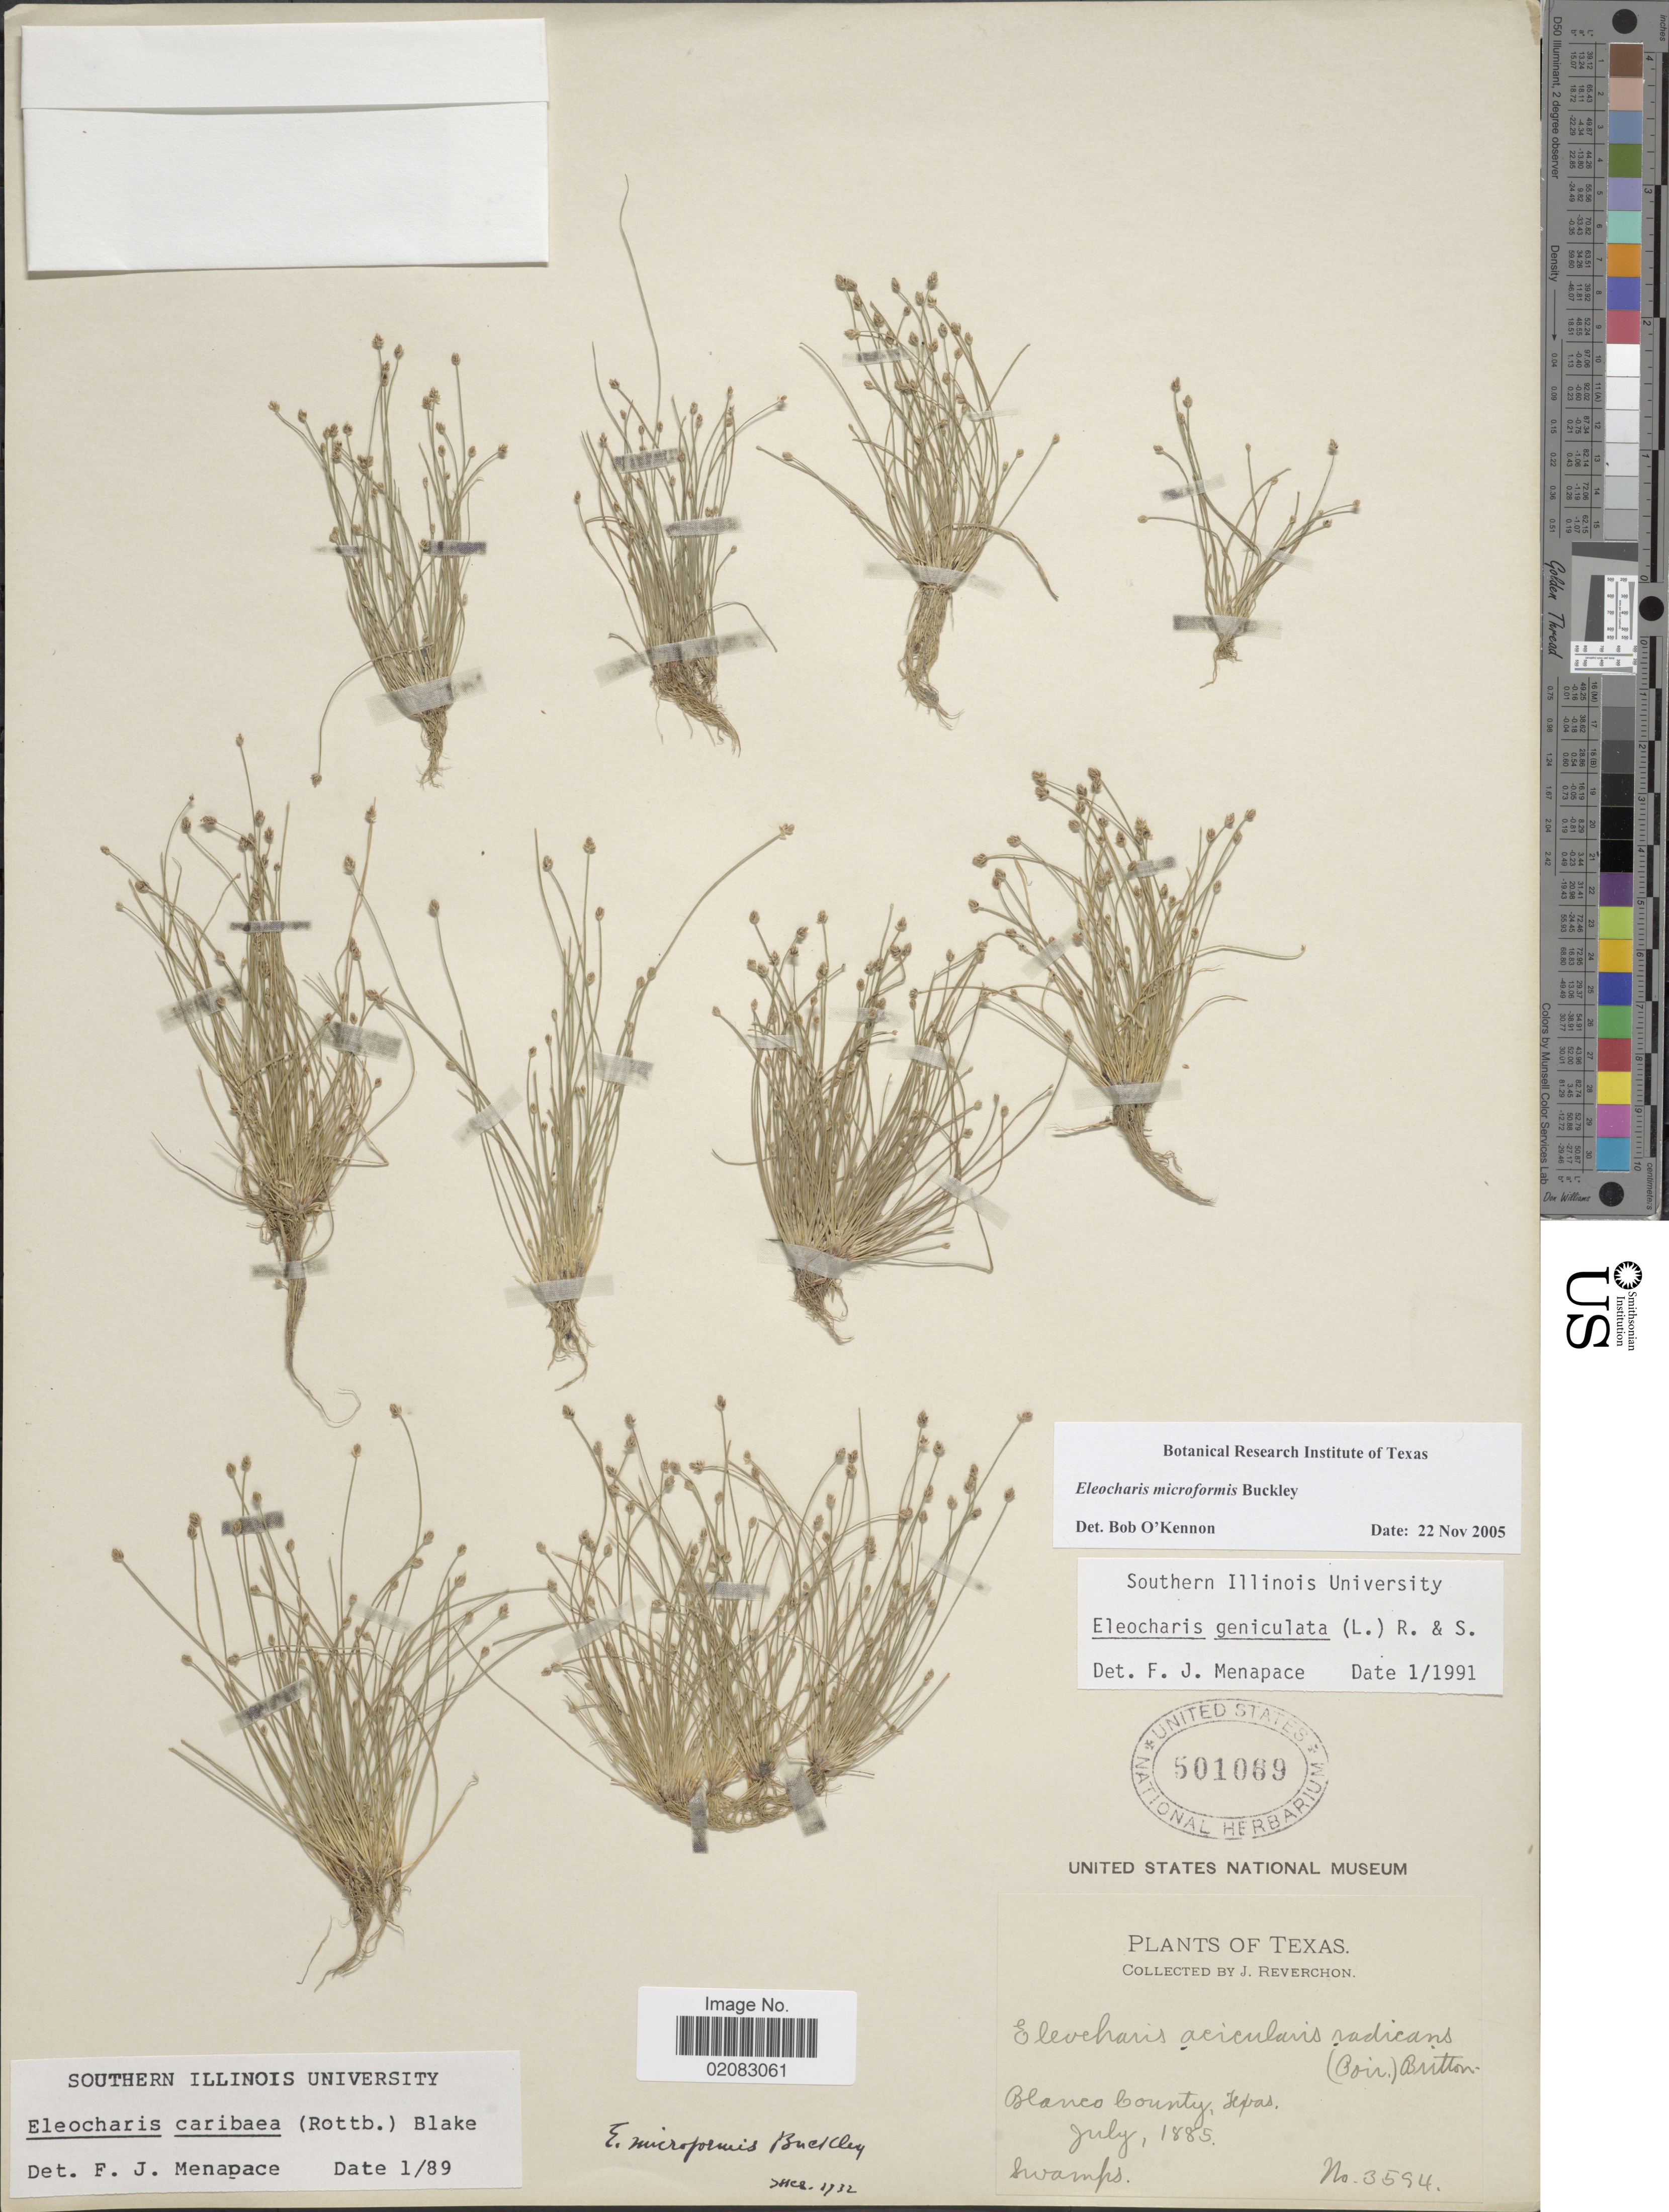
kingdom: Plantae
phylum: Tracheophyta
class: Liliopsida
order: Poales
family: Cyperaceae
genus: Eleocharis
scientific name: Eleocharis microformis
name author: Buckley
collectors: J. Reverchon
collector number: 3594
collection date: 1885-07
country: United States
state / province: Texas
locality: Blanco County, Swamps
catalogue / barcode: US 501069